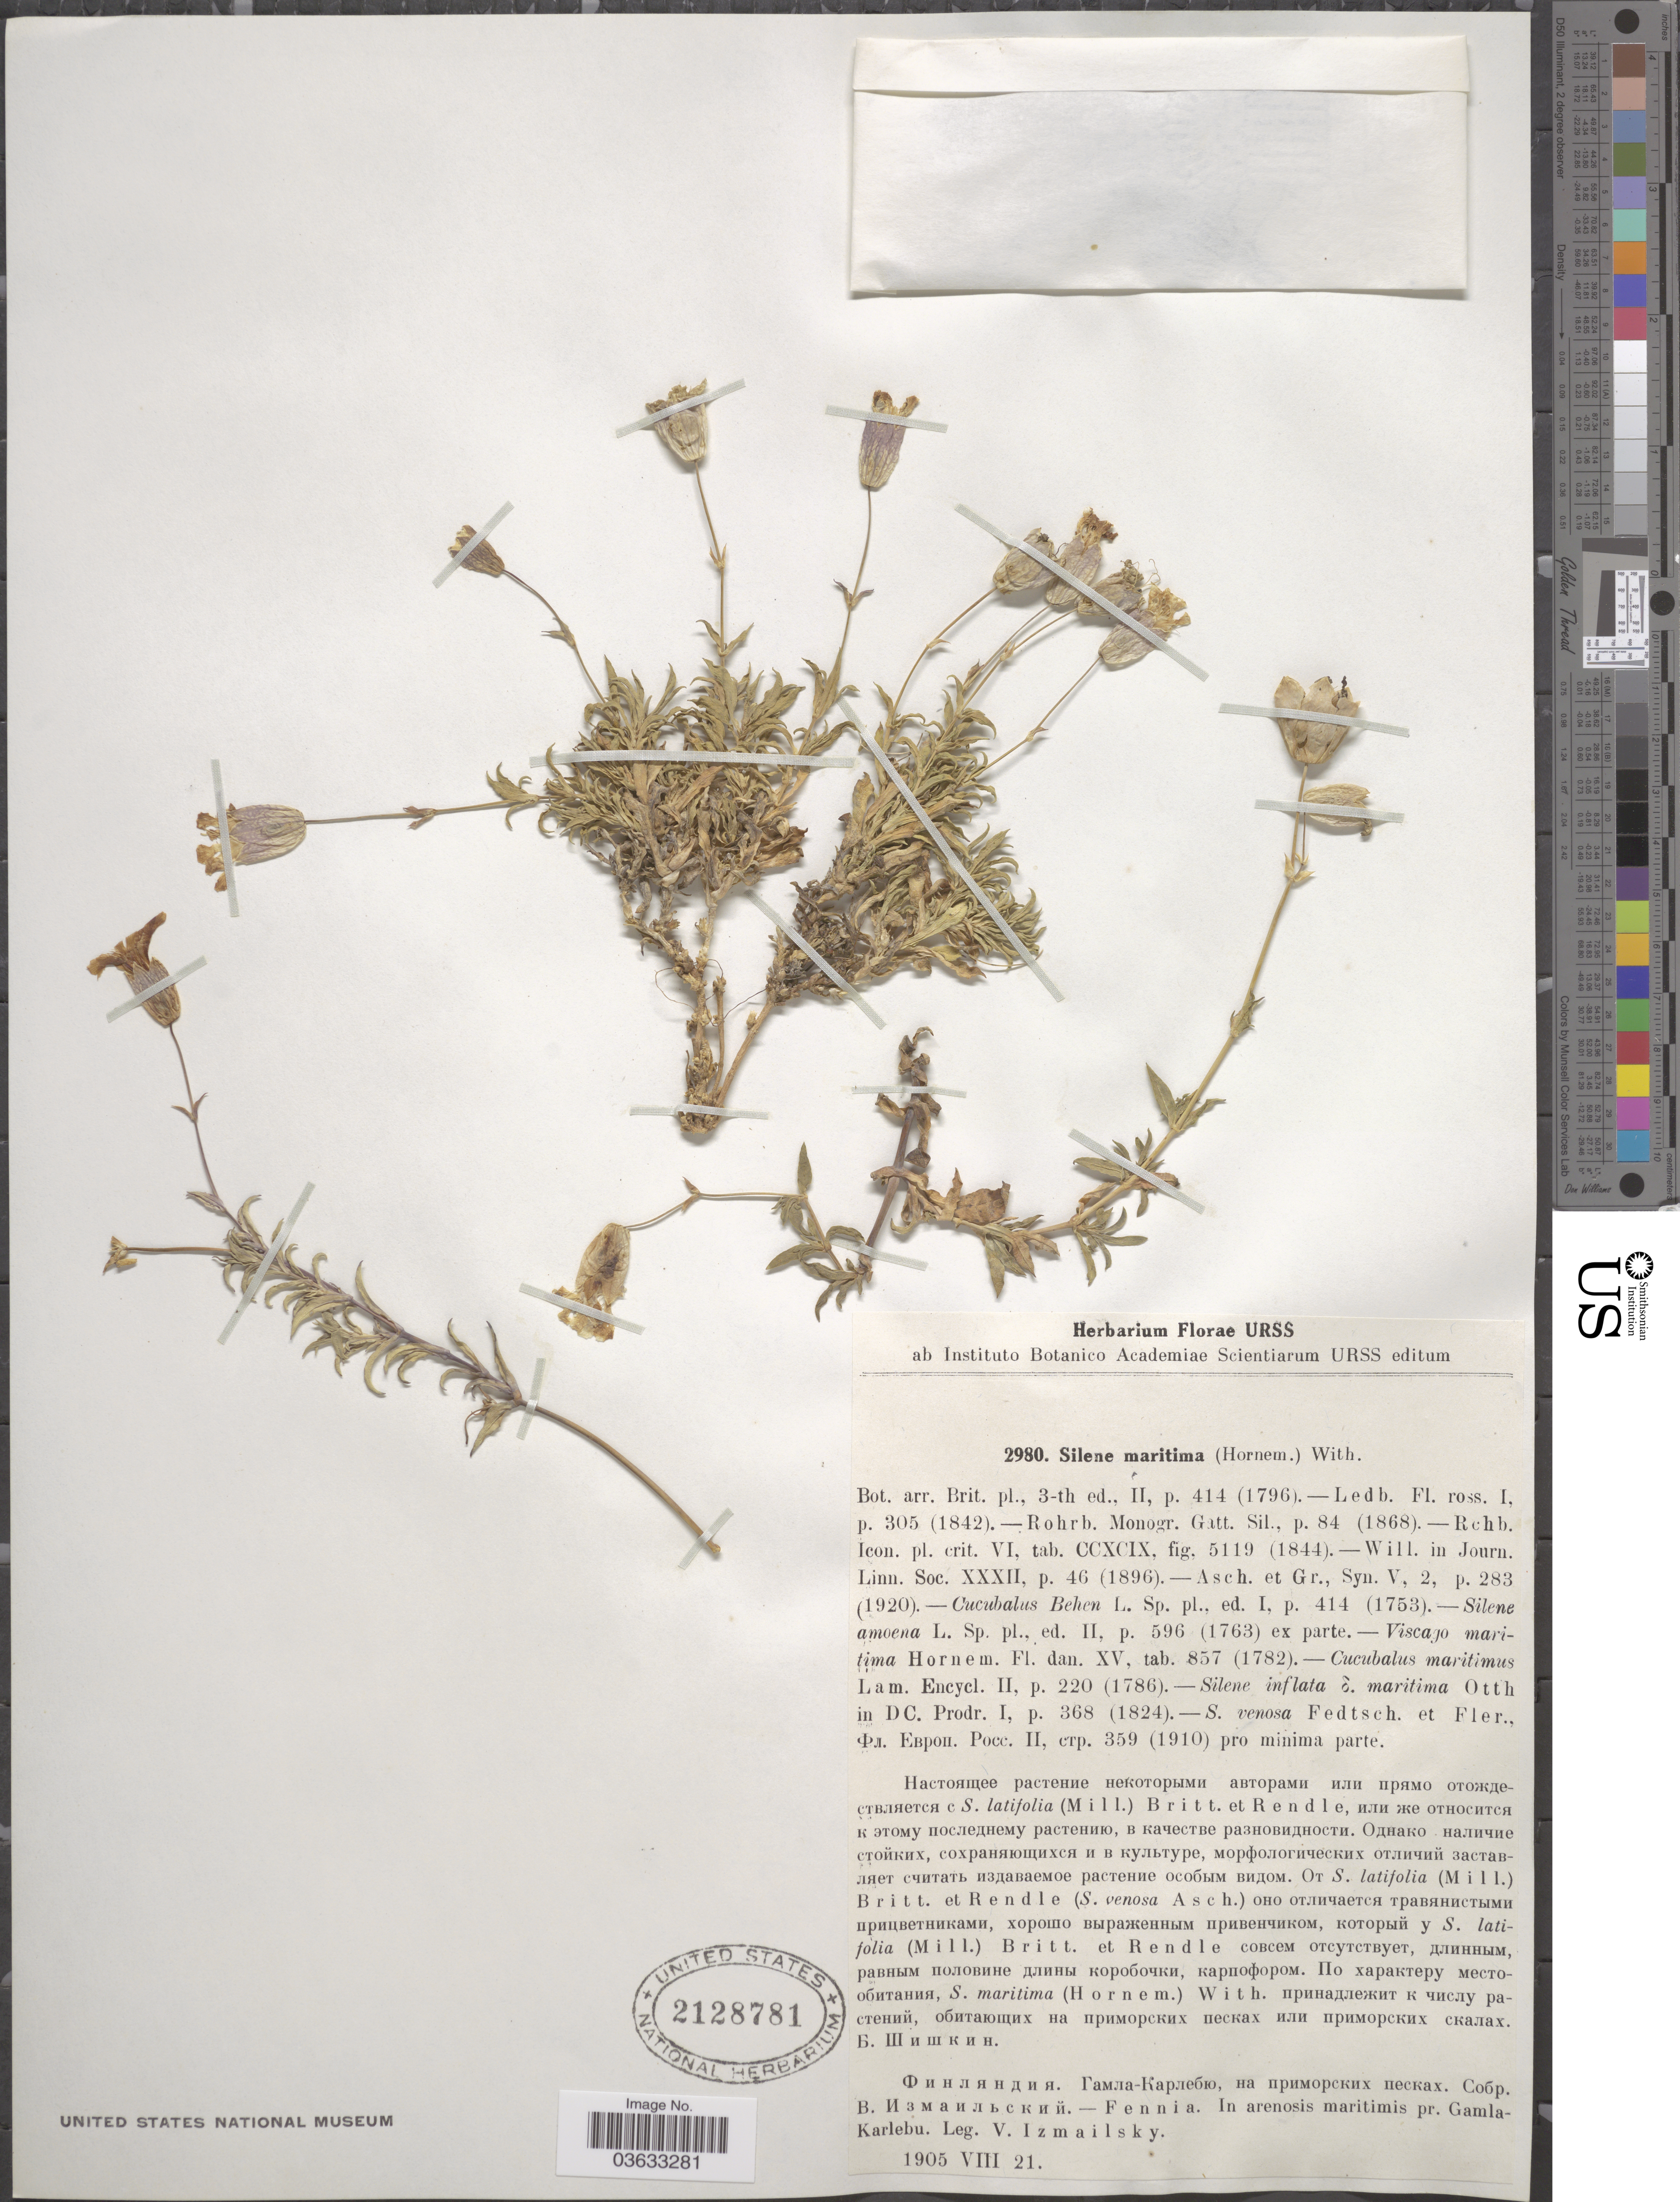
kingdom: Plantae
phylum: Tracheophyta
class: Magnoliopsida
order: Caryophyllales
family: Caryophyllaceae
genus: Silene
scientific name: Silene maritima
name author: With.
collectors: V. Izmailsky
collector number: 2980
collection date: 1905-08-21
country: Finland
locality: Fennia. In arenosis maritimis pr. Gamla-Karlebu.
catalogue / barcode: US 2128781